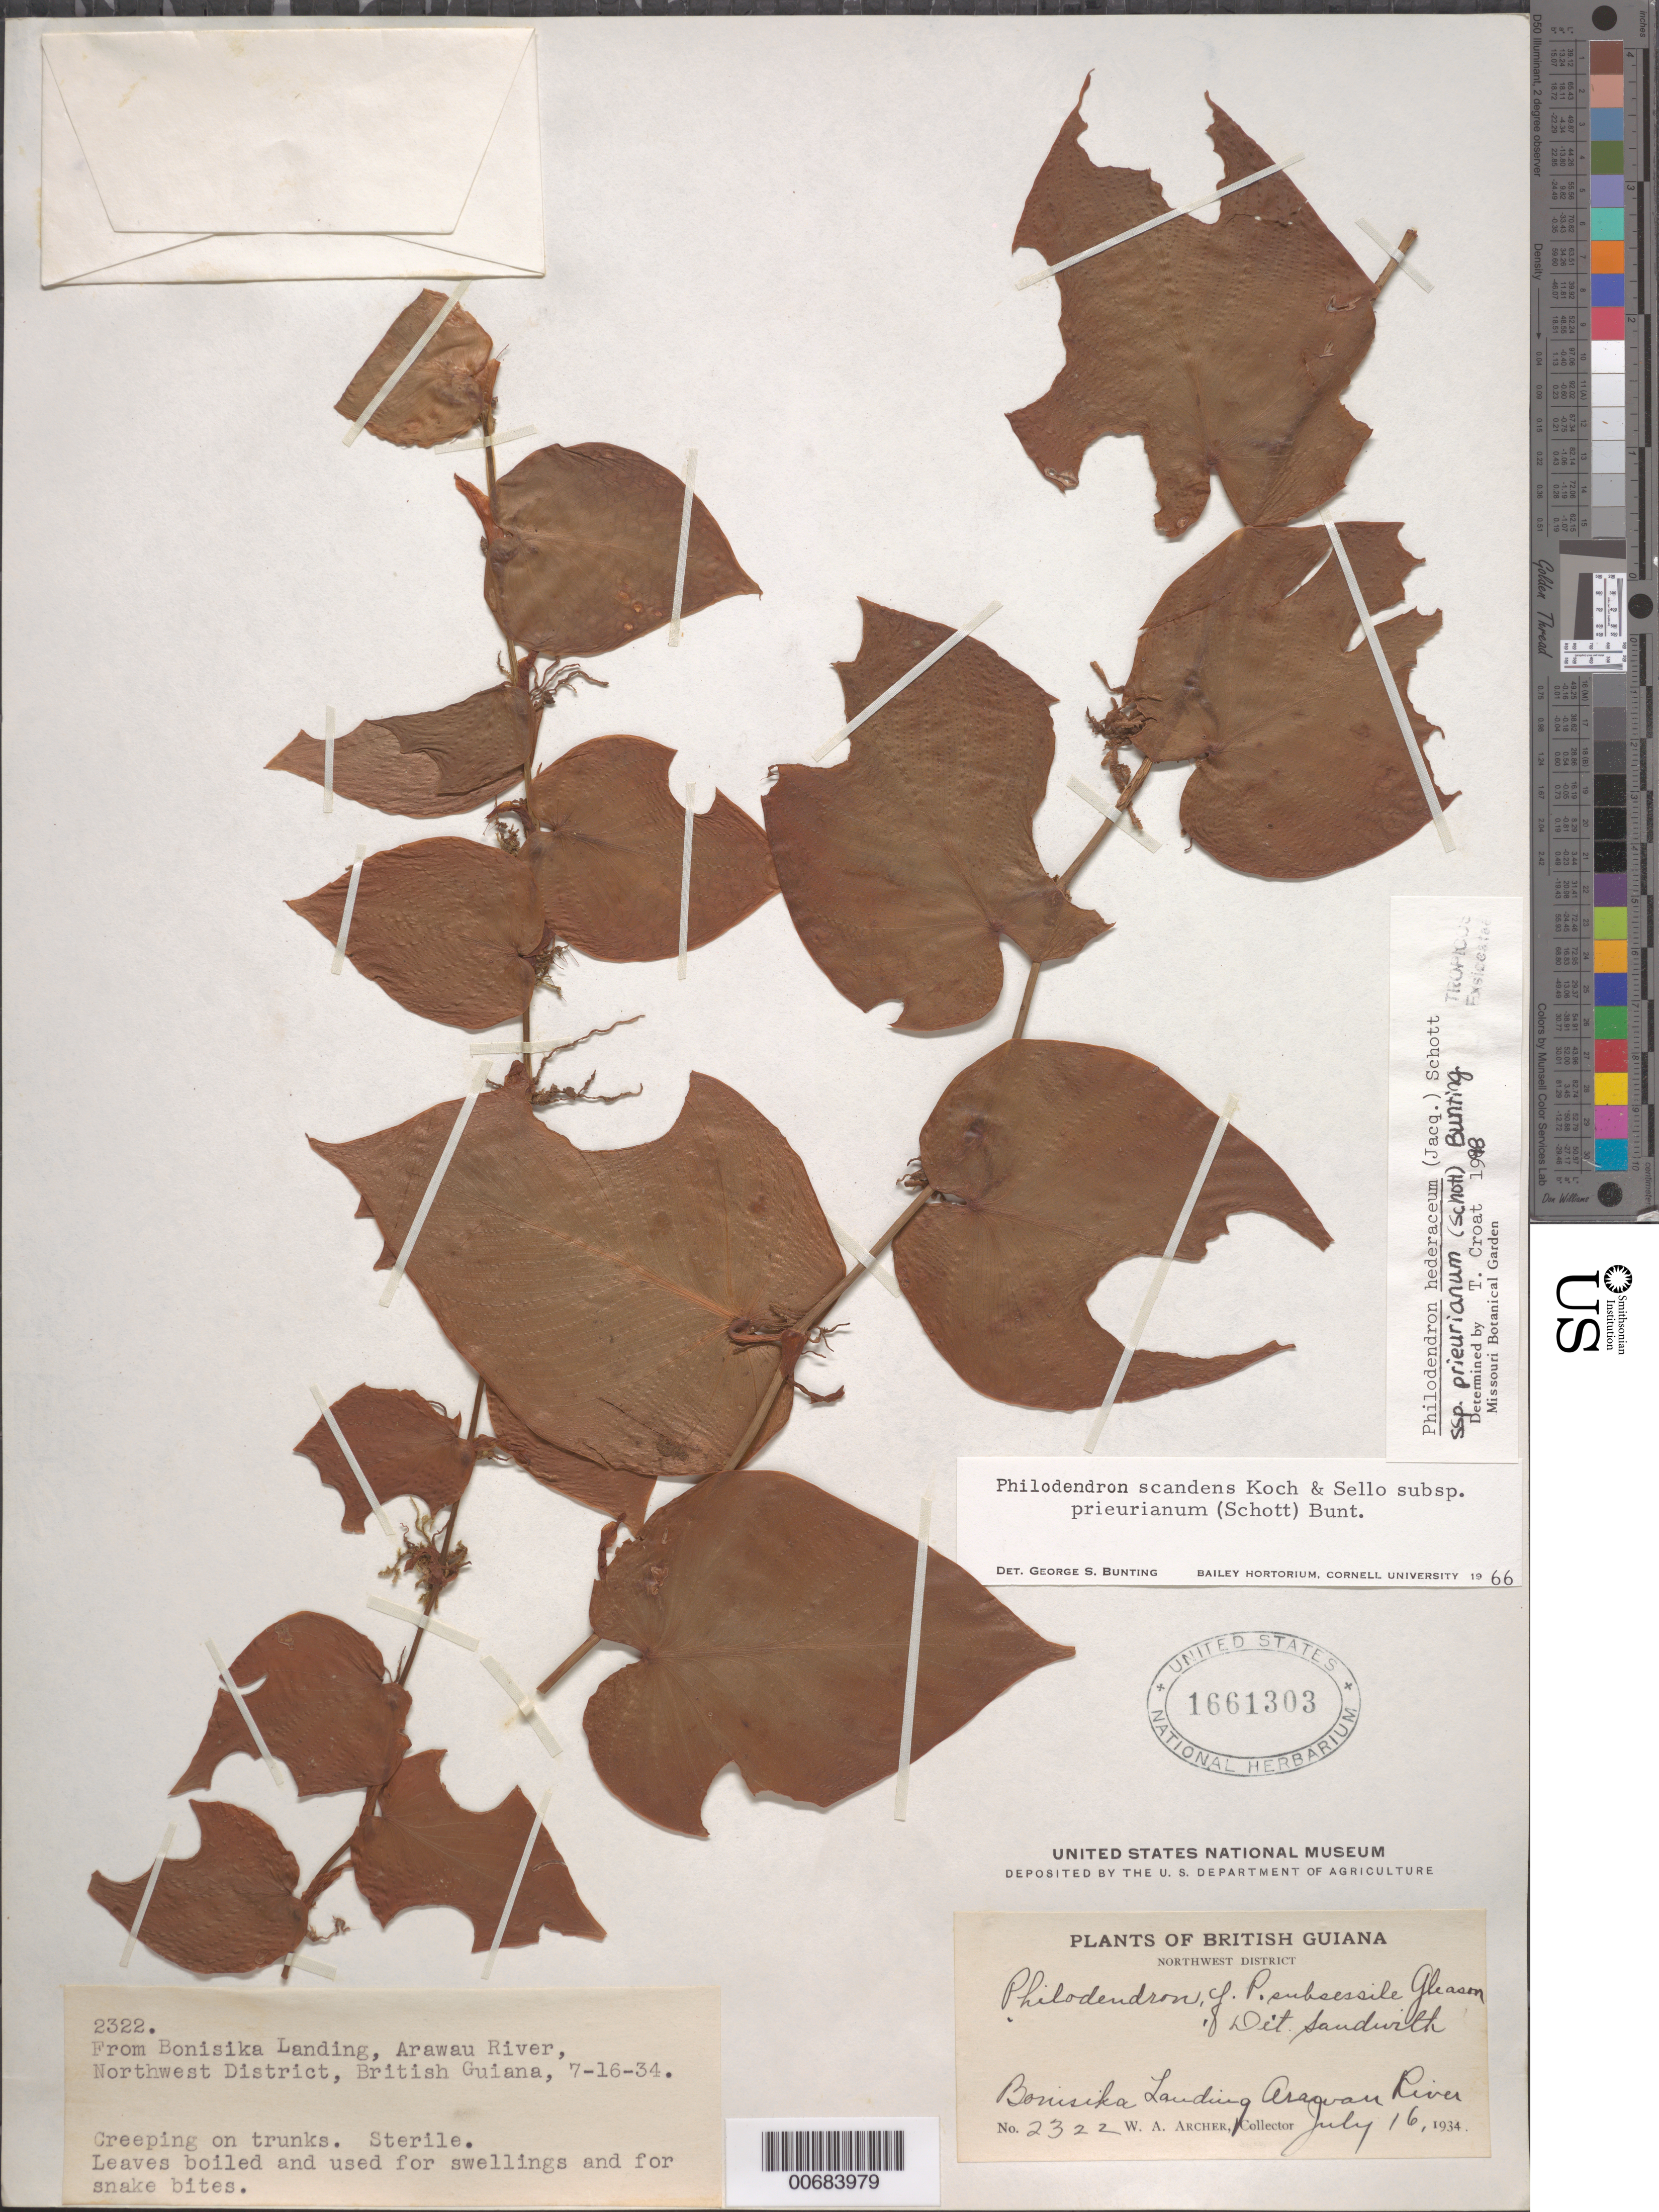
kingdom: Plantae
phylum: Tracheophyta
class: Liliopsida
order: Alismatales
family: Araceae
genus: Philodendron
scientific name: Philodendron hederaceum subsp. prieurianum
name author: (Schott) G.S. Bunting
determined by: Croat, Thomas B., Missouri Botanical Garden (MO)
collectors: W. A. Archer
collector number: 2322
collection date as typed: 16-Jul-34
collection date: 1934-07-16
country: Guyana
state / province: Barima-Waini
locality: Bonisika Landing, Arawau R.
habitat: Creeping on trunks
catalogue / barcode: US 1661303